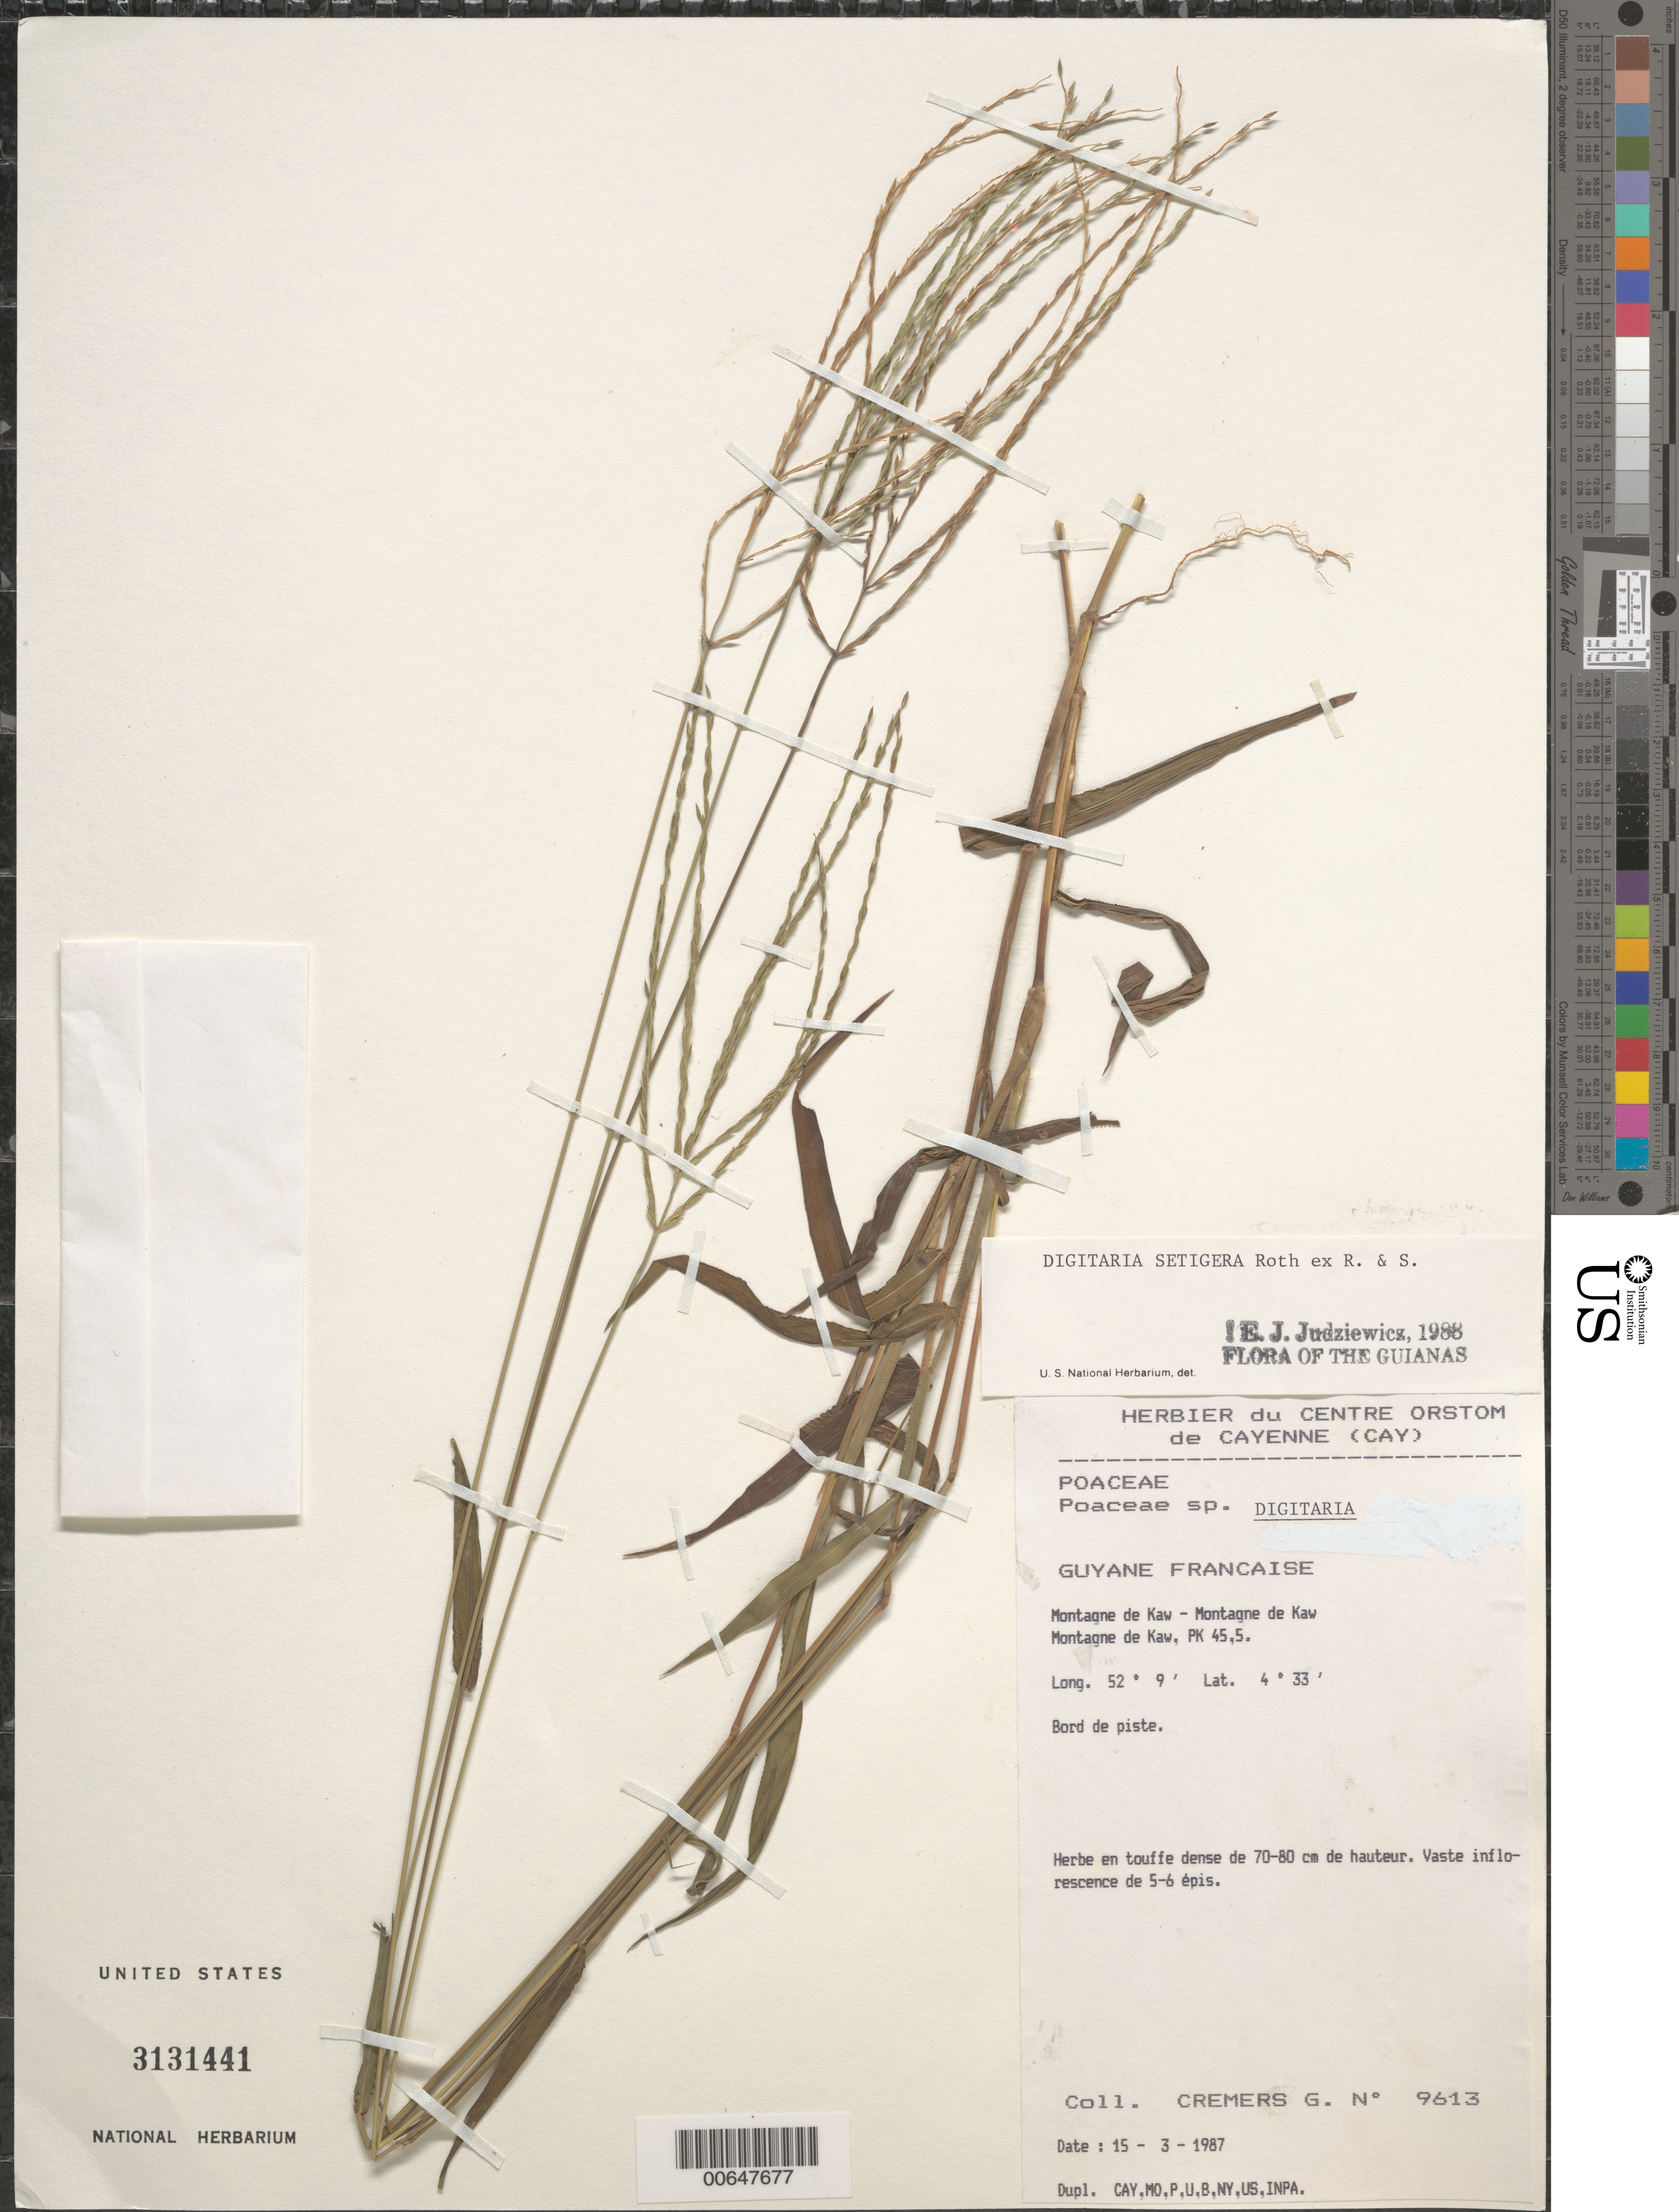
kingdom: Plantae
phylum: Tracheophyta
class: Liliopsida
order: Poales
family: Poaceae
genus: Digitaria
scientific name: Digitaria setigera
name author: Roth ex Roem. & Schult.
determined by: Judziewicz, E. J.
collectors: G. Cremers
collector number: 9613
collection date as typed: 15-Mar-87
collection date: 1987-03-15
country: French Guiana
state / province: Cayenne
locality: Cayenne, Montagne de Kaw, Pk. 45.5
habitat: Roadside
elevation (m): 75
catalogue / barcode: US 3131441